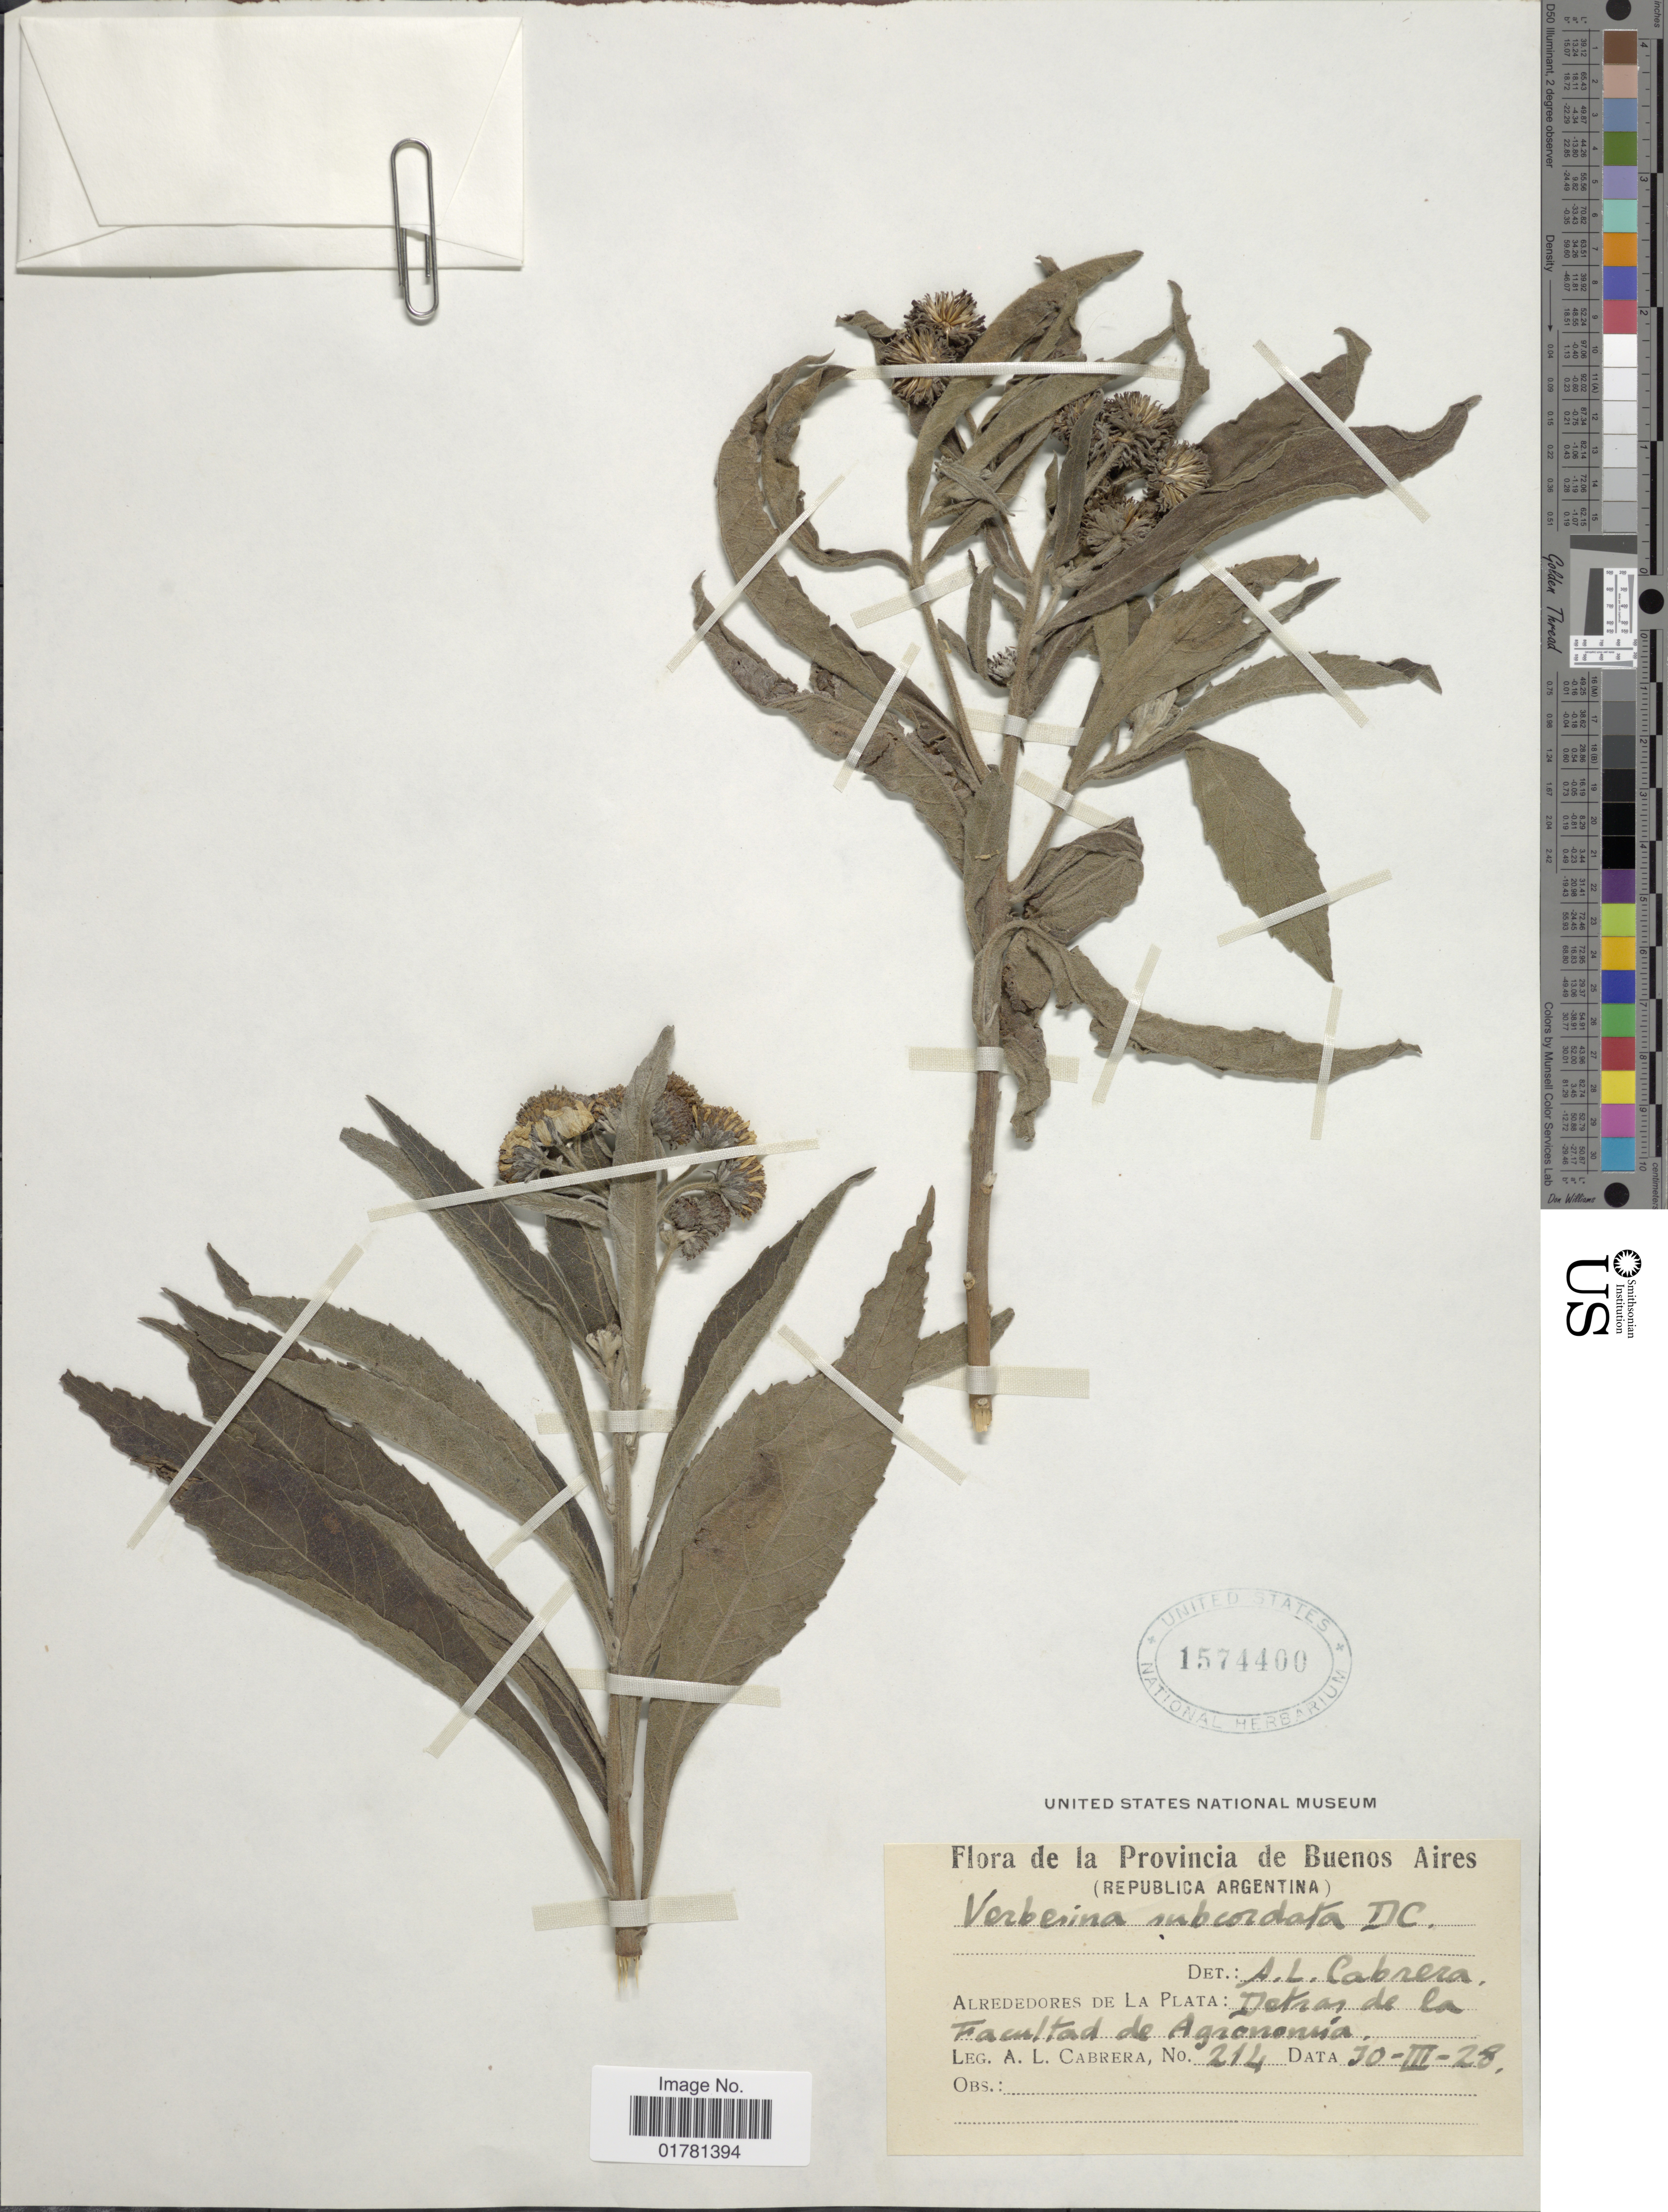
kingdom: Plantae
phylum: Tracheophyta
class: Magnoliopsida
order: Asterales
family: Asteraceae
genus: Verbesina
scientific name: Verbesina subcordata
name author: DC.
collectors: A. L. Cabrera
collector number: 214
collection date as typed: Transcribed d/m/y: 30/3/28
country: Argentina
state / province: Buenos Aires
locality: Republica Argentina, Alrededores de La Plata: Deltas de la Facultad de Agronomia.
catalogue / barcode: US 1574400